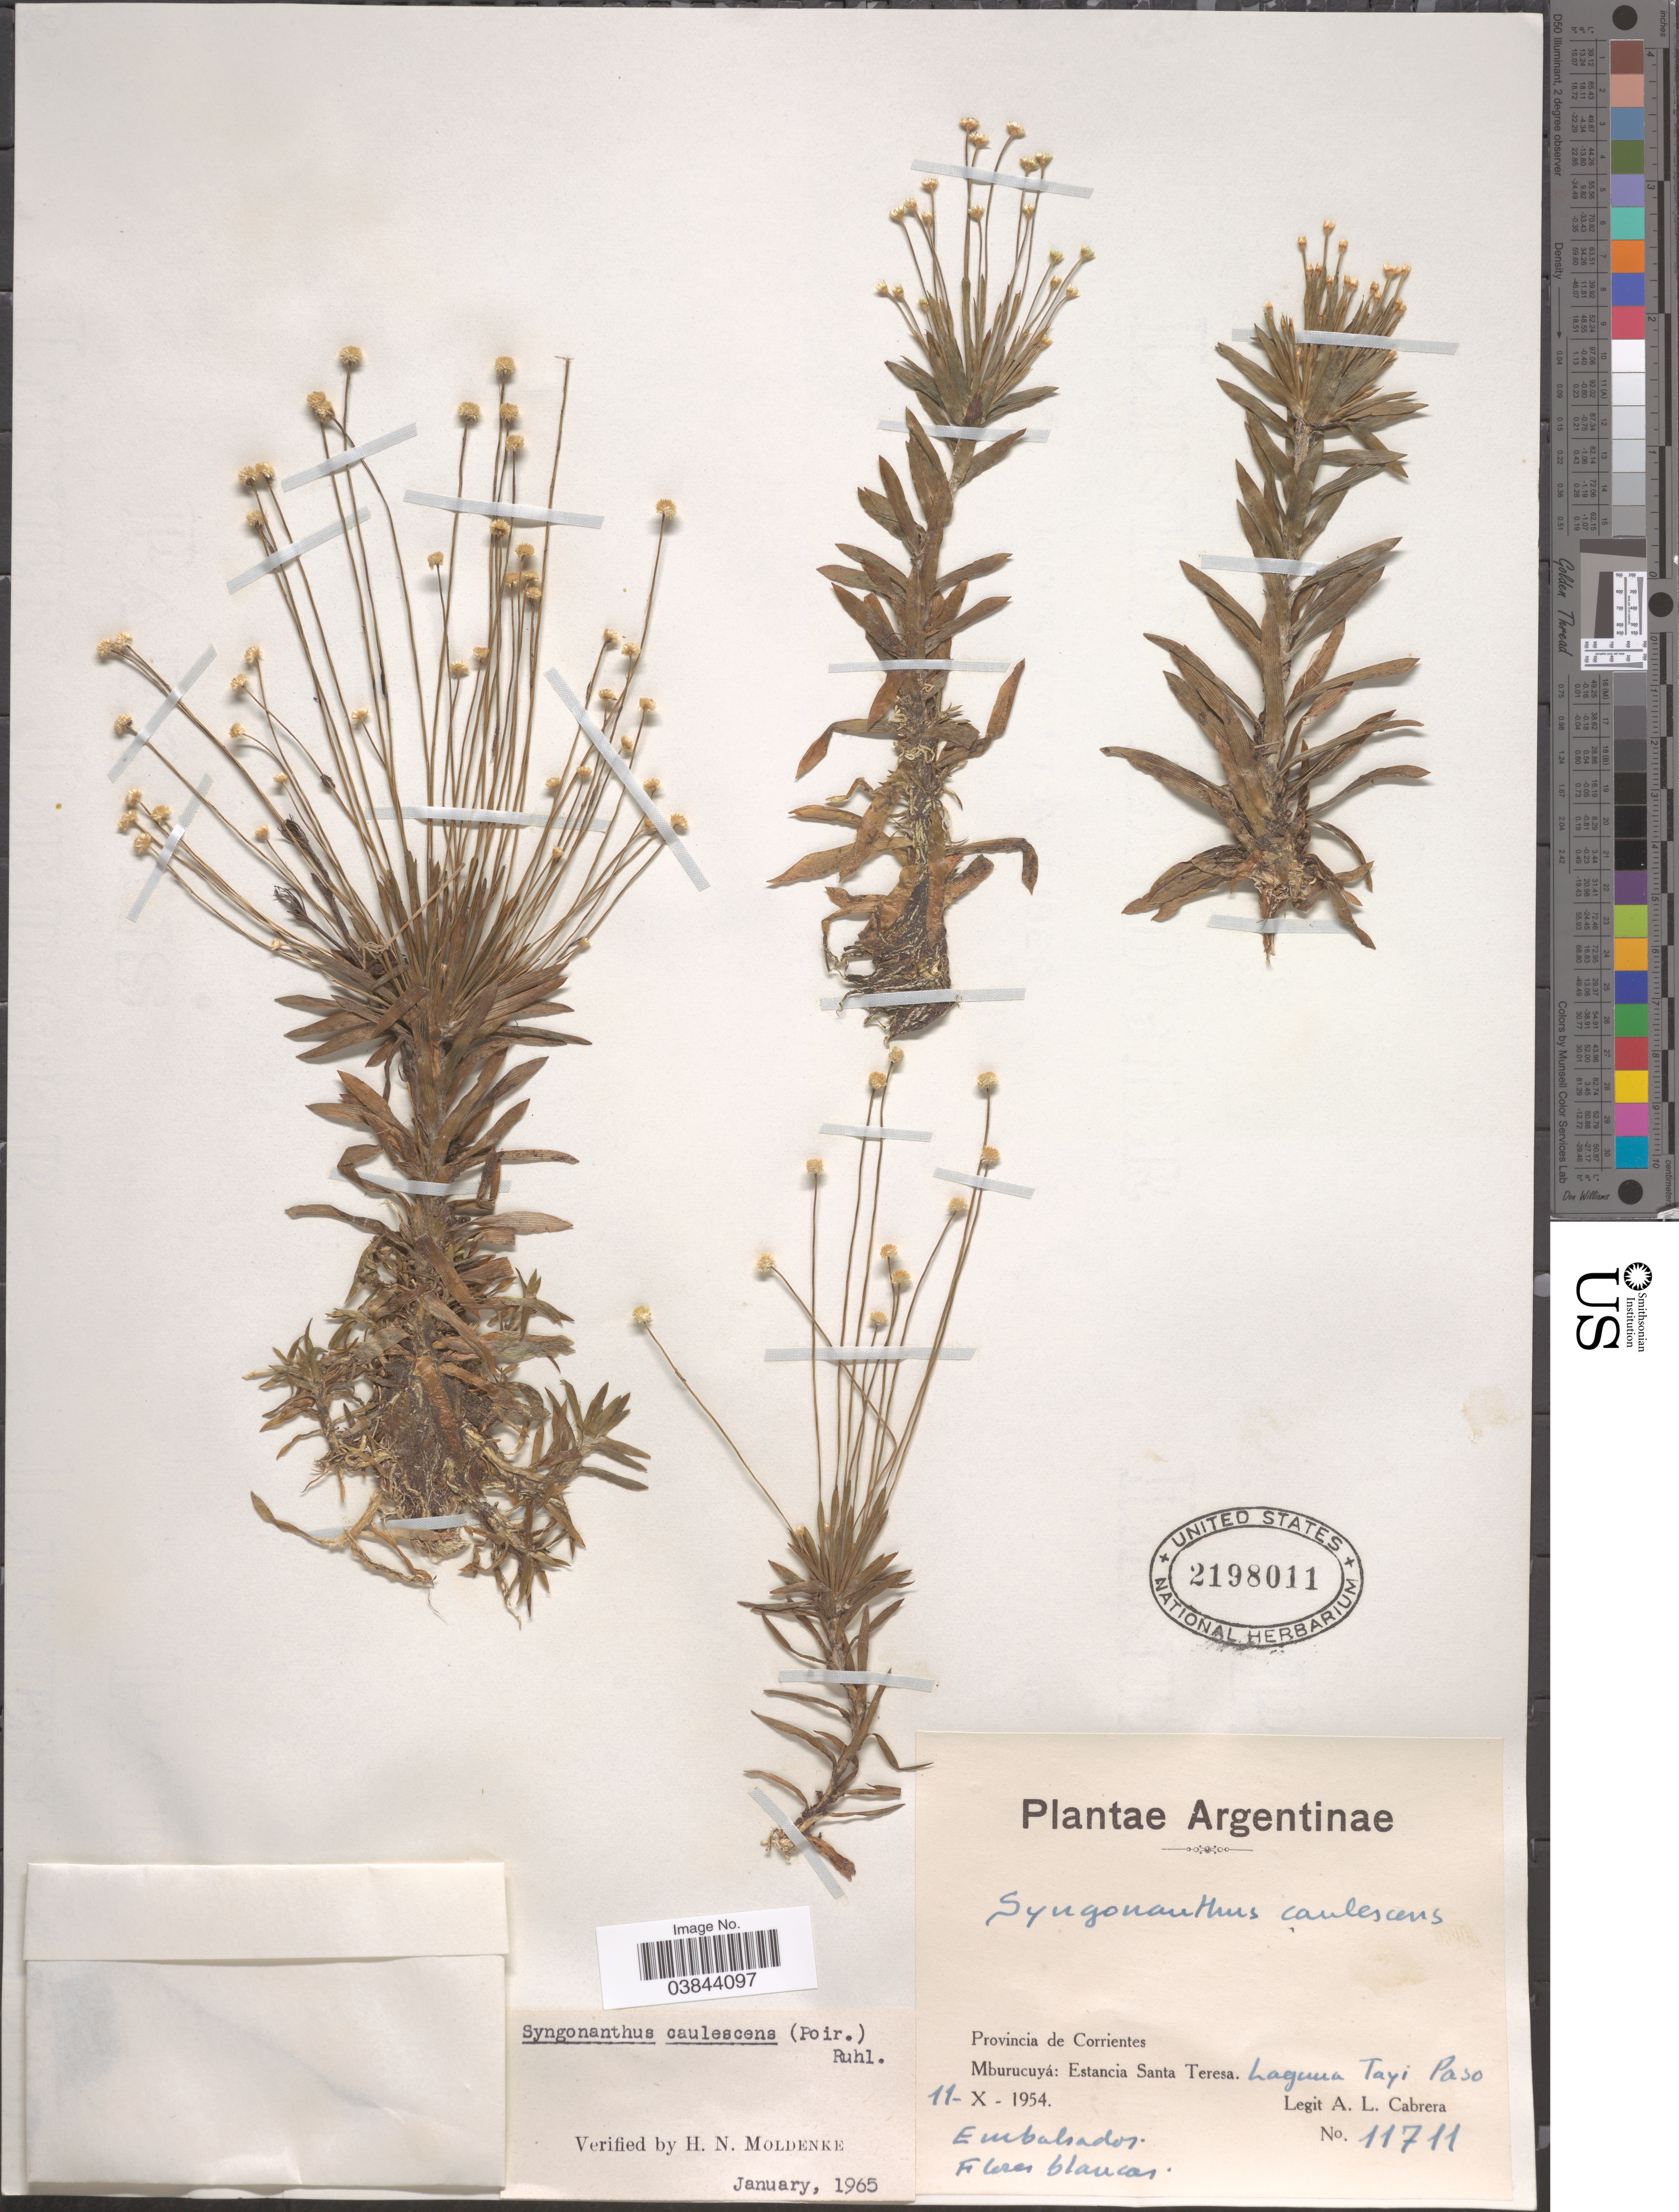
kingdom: Plantae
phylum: Tracheophyta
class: Liliopsida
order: Poales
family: Eriocaulaceae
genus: Syngonanthus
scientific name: Syngonanthus caulescens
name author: (Poir.) Ruhland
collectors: A. L. Cabrera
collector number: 11711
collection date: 1954-10-11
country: Argentina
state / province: Corrientes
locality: Mburucuyá: Estancia Santa Teresa. Laguna Tayi Paso.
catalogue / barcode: US 2198011